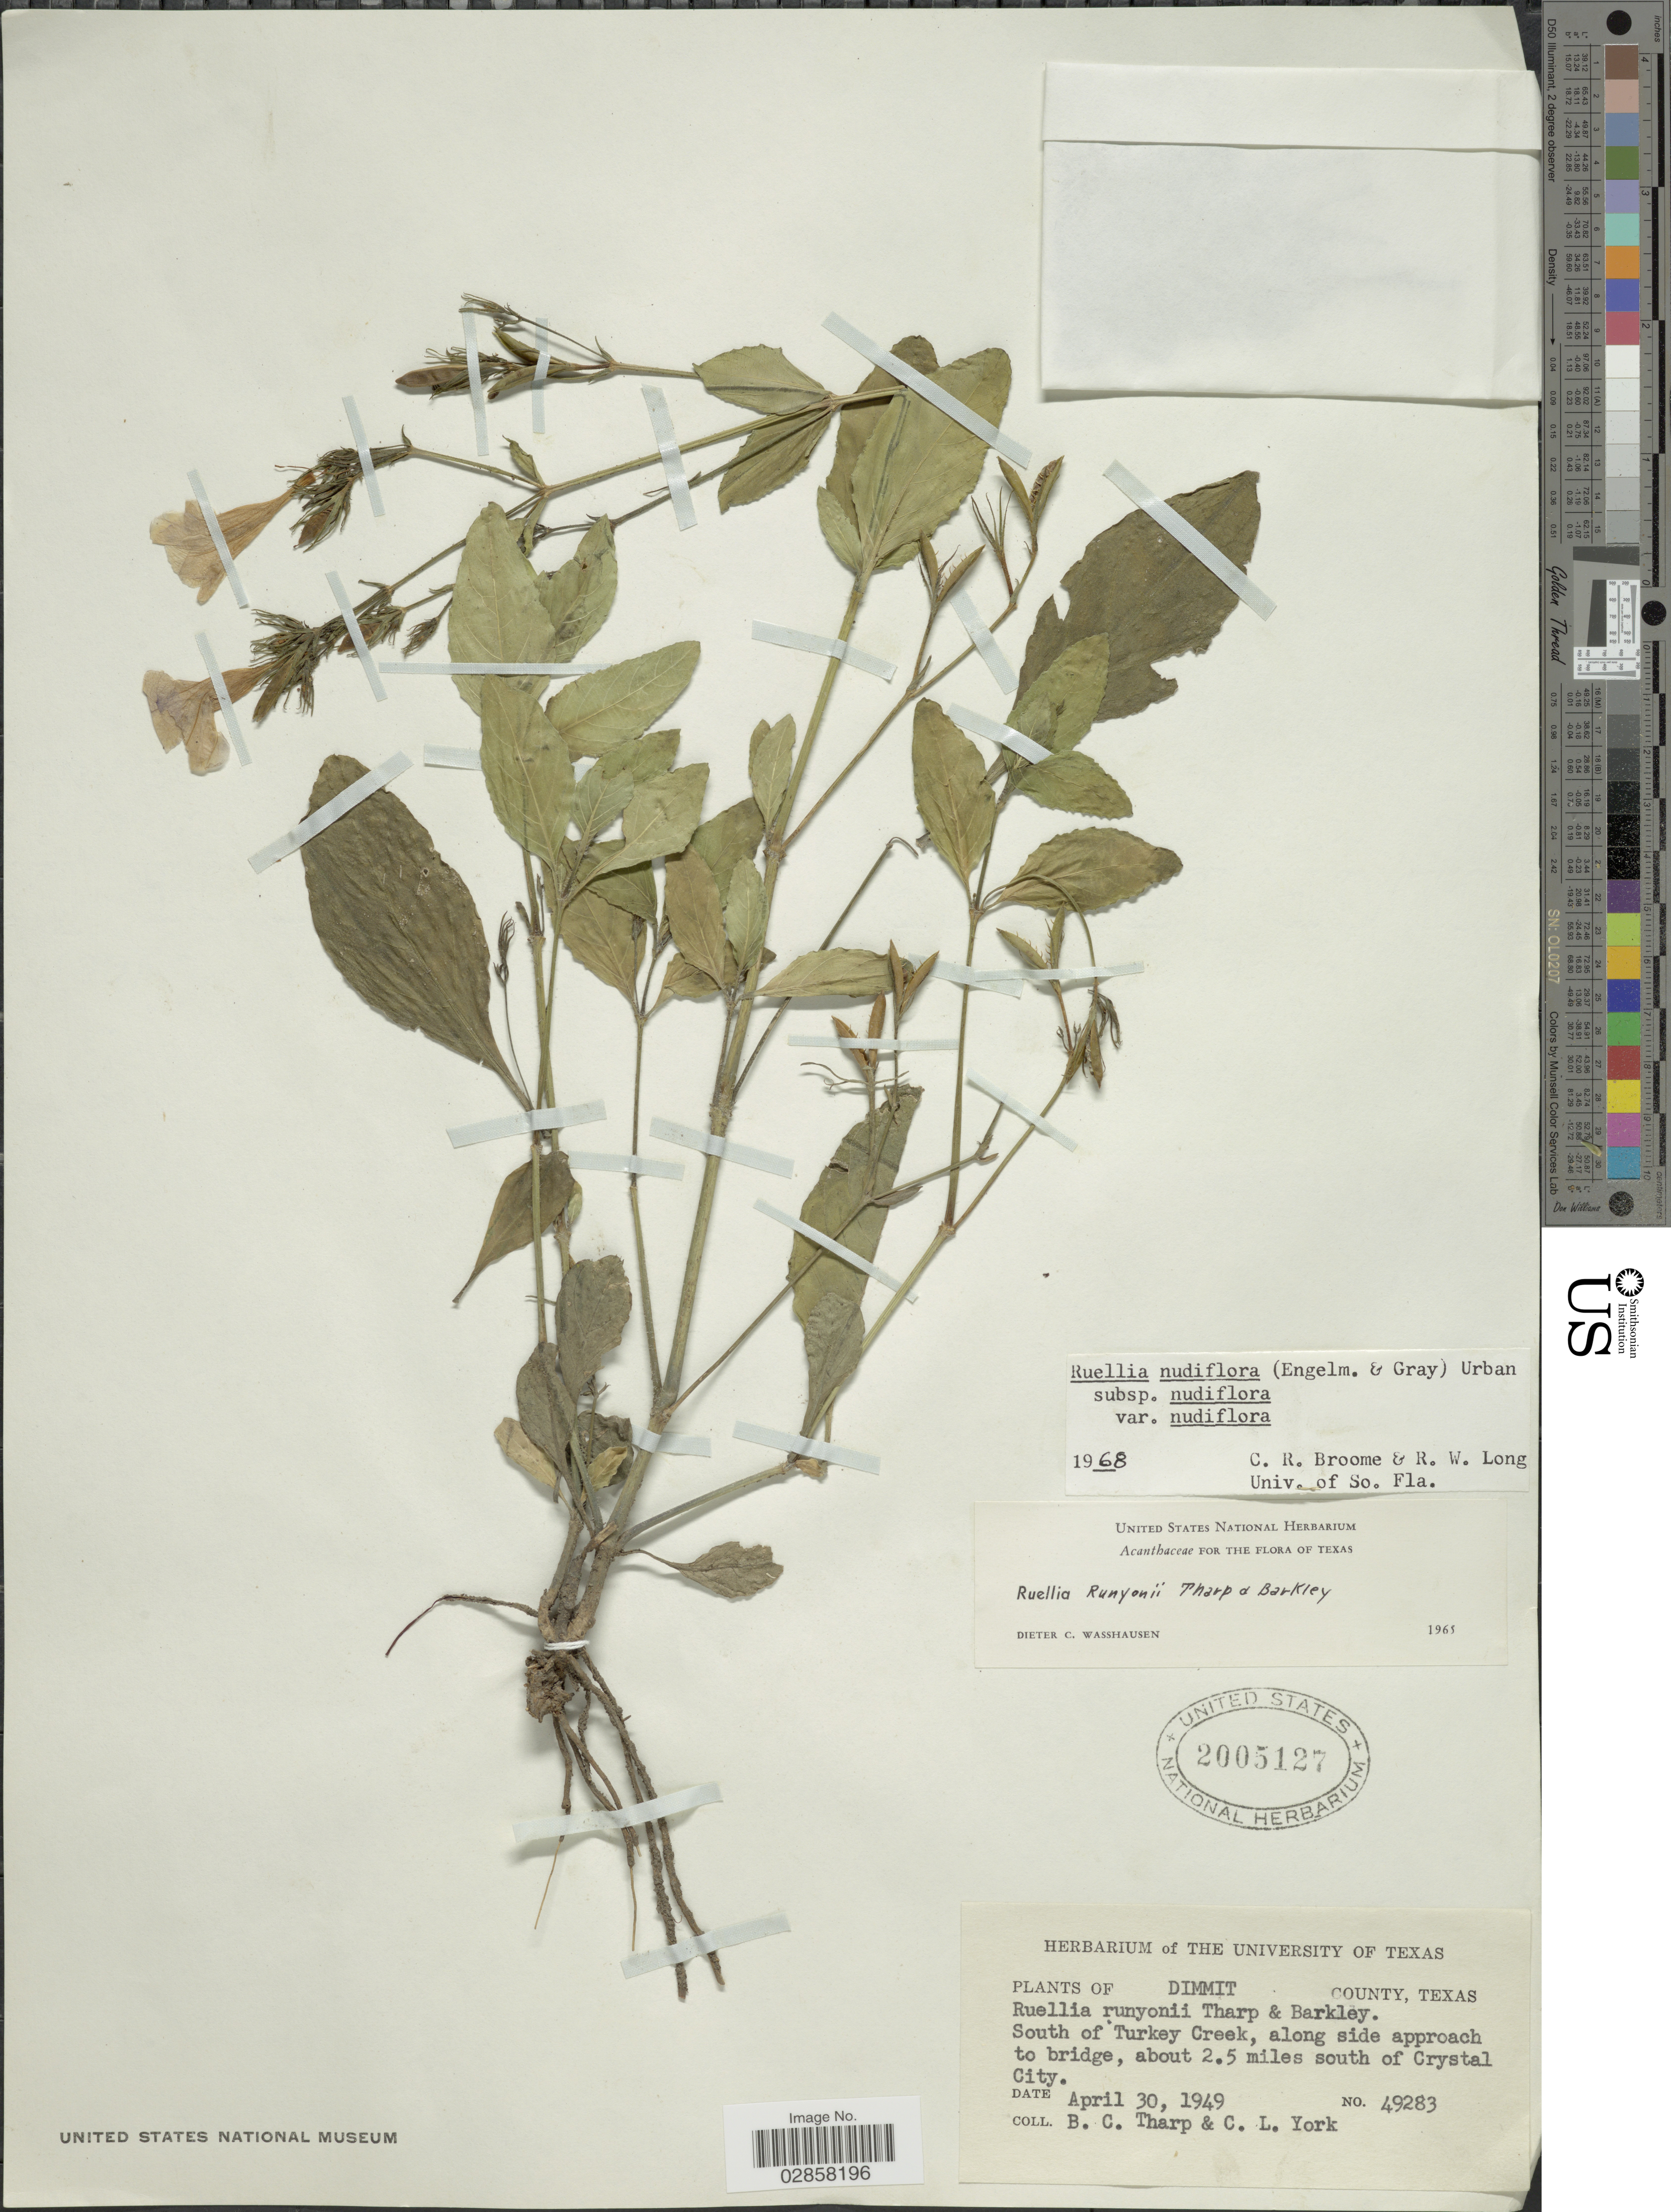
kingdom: Plantae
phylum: Tracheophyta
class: Magnoliopsida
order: Lamiales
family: Acanthaceae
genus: Ruellia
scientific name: Ruellia runyonii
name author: Tharp & F.A. Barkley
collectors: B. C. Tharp & C. L. York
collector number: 49283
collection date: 1949-04-30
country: United States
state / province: Texas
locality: Dimmit County. South of Turkey Creek, along side approach to bridge, about 2.5 miles south of Crystal City.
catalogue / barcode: US 2005127